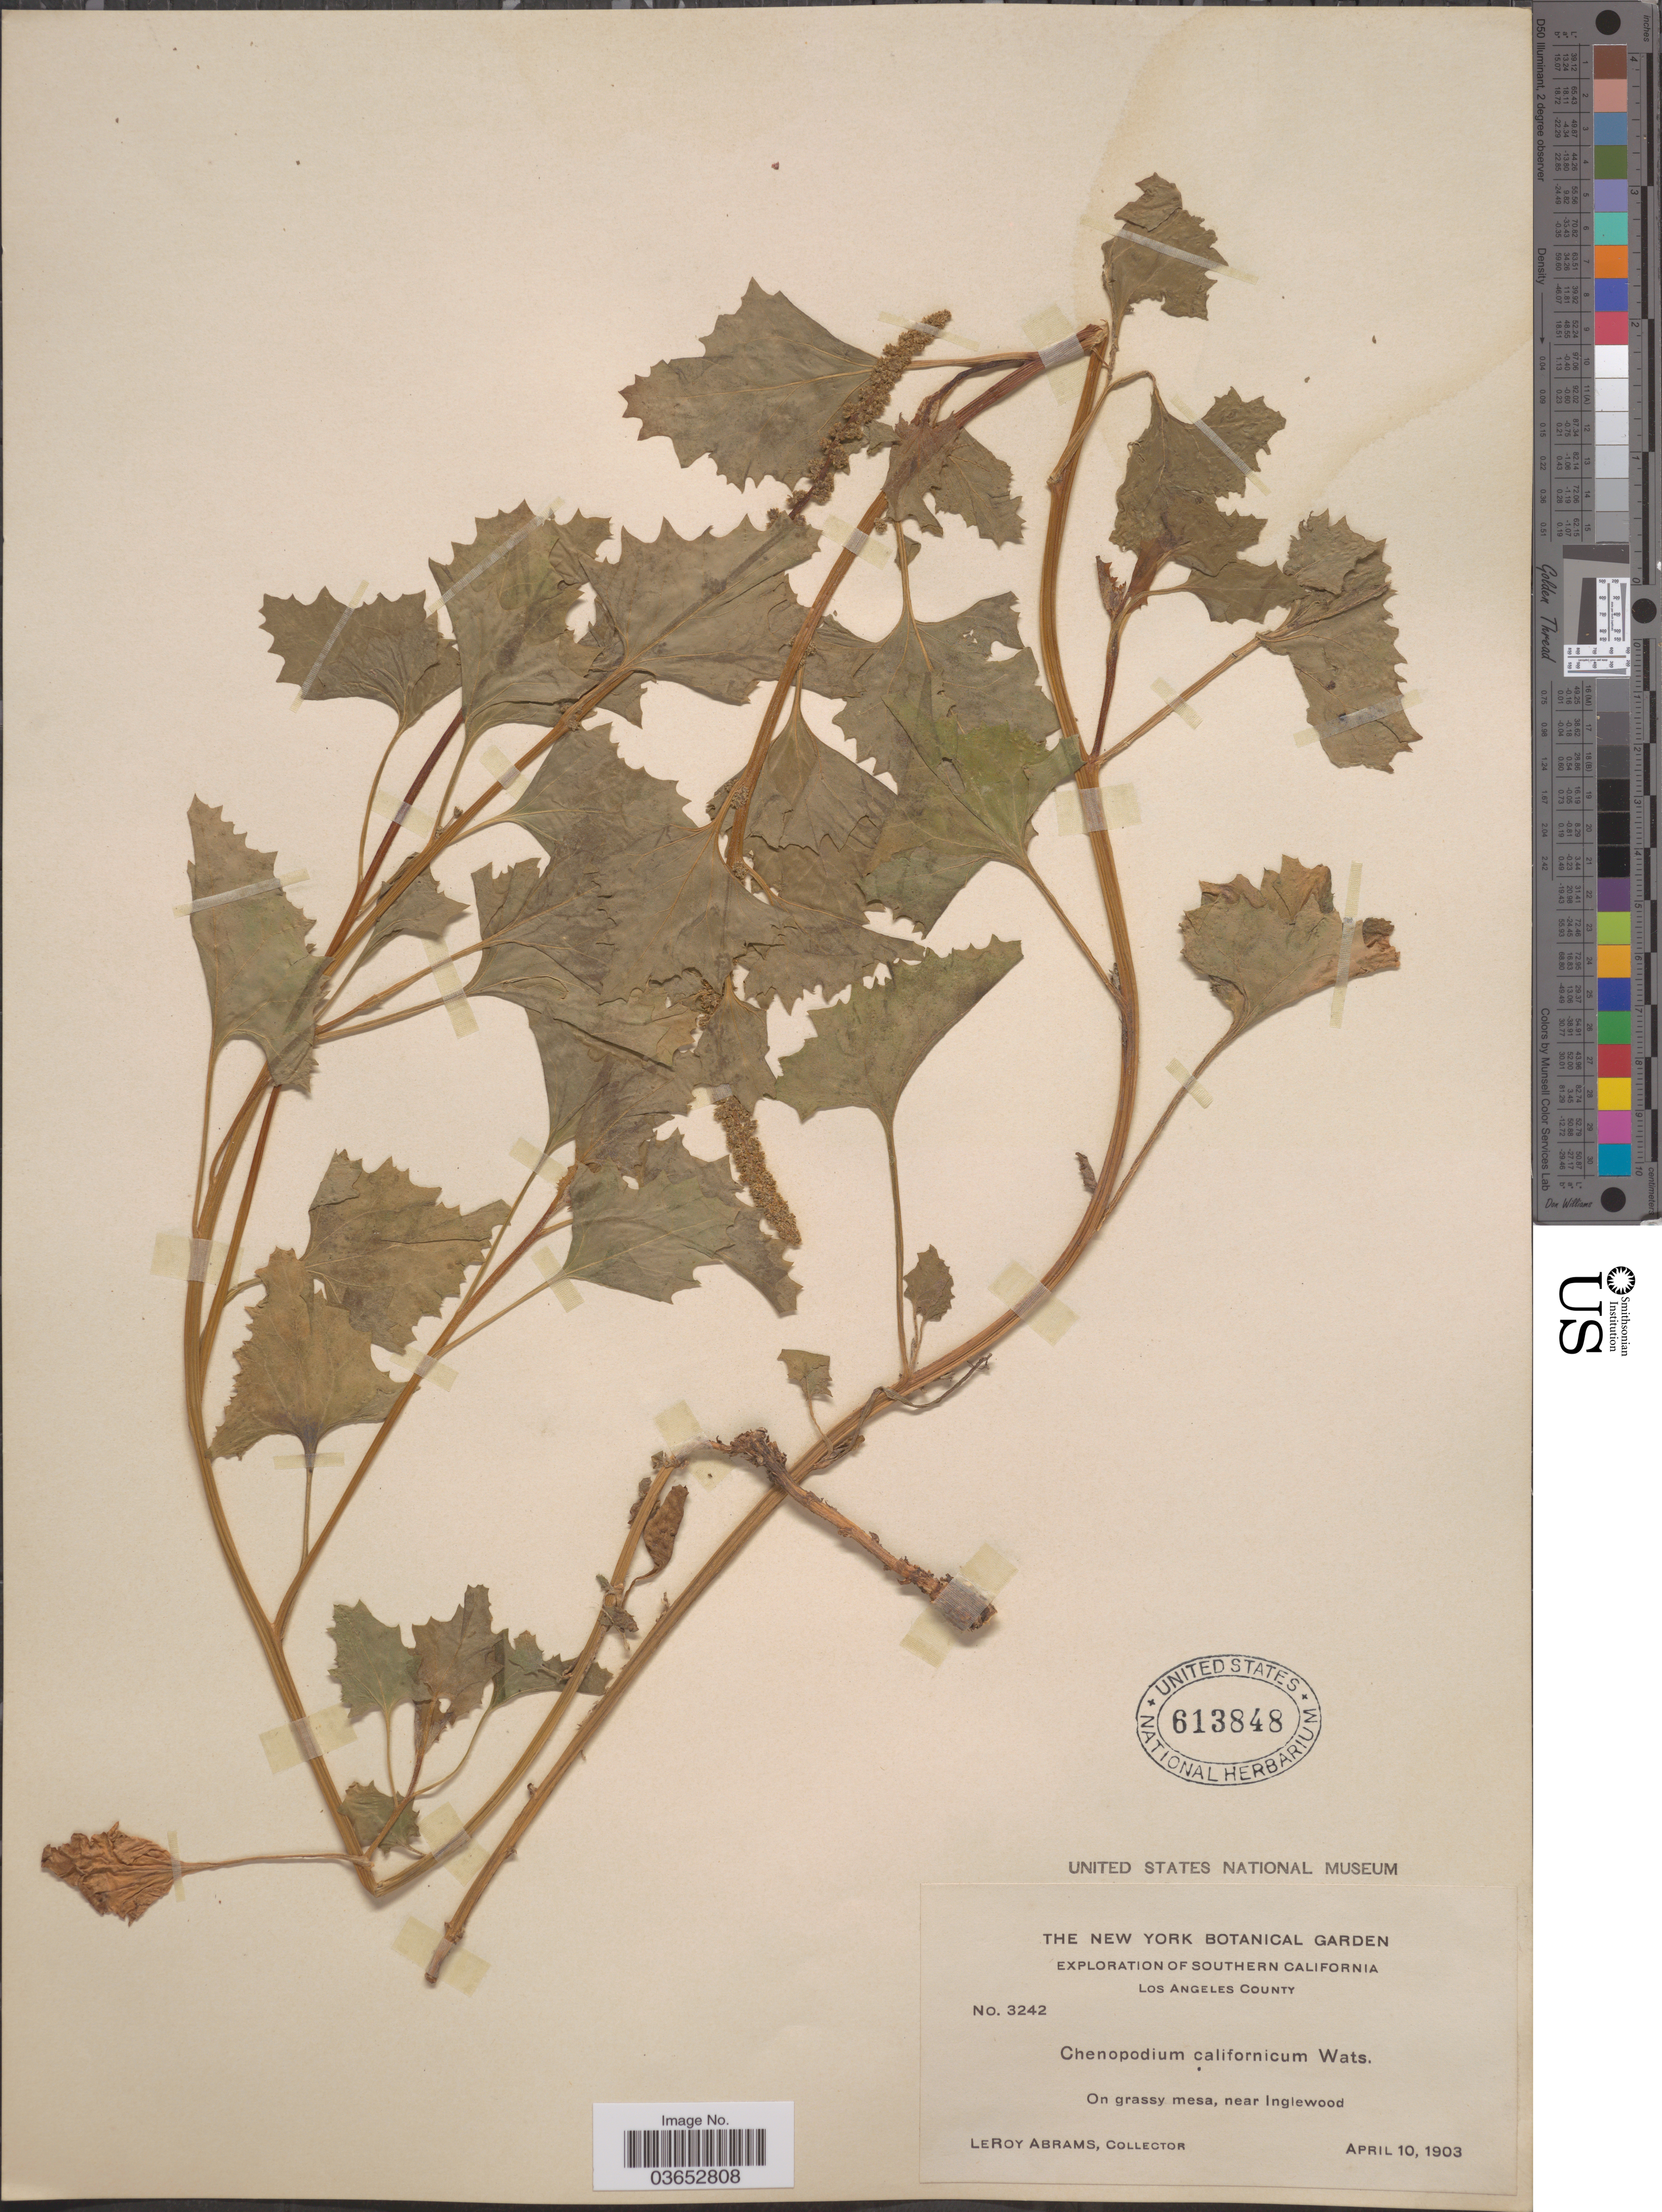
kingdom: Plantae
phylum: Tracheophyta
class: Magnoliopsida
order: Caryophyllales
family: Amaranthaceae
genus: Chenopodium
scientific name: Chenopodium californicum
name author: S. Watson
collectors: L. Abrams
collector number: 3242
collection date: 1903-04-10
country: United States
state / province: California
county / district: Los Angeles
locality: Southern California. Los Angeles County. Near Inglewood.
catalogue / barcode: US 613848